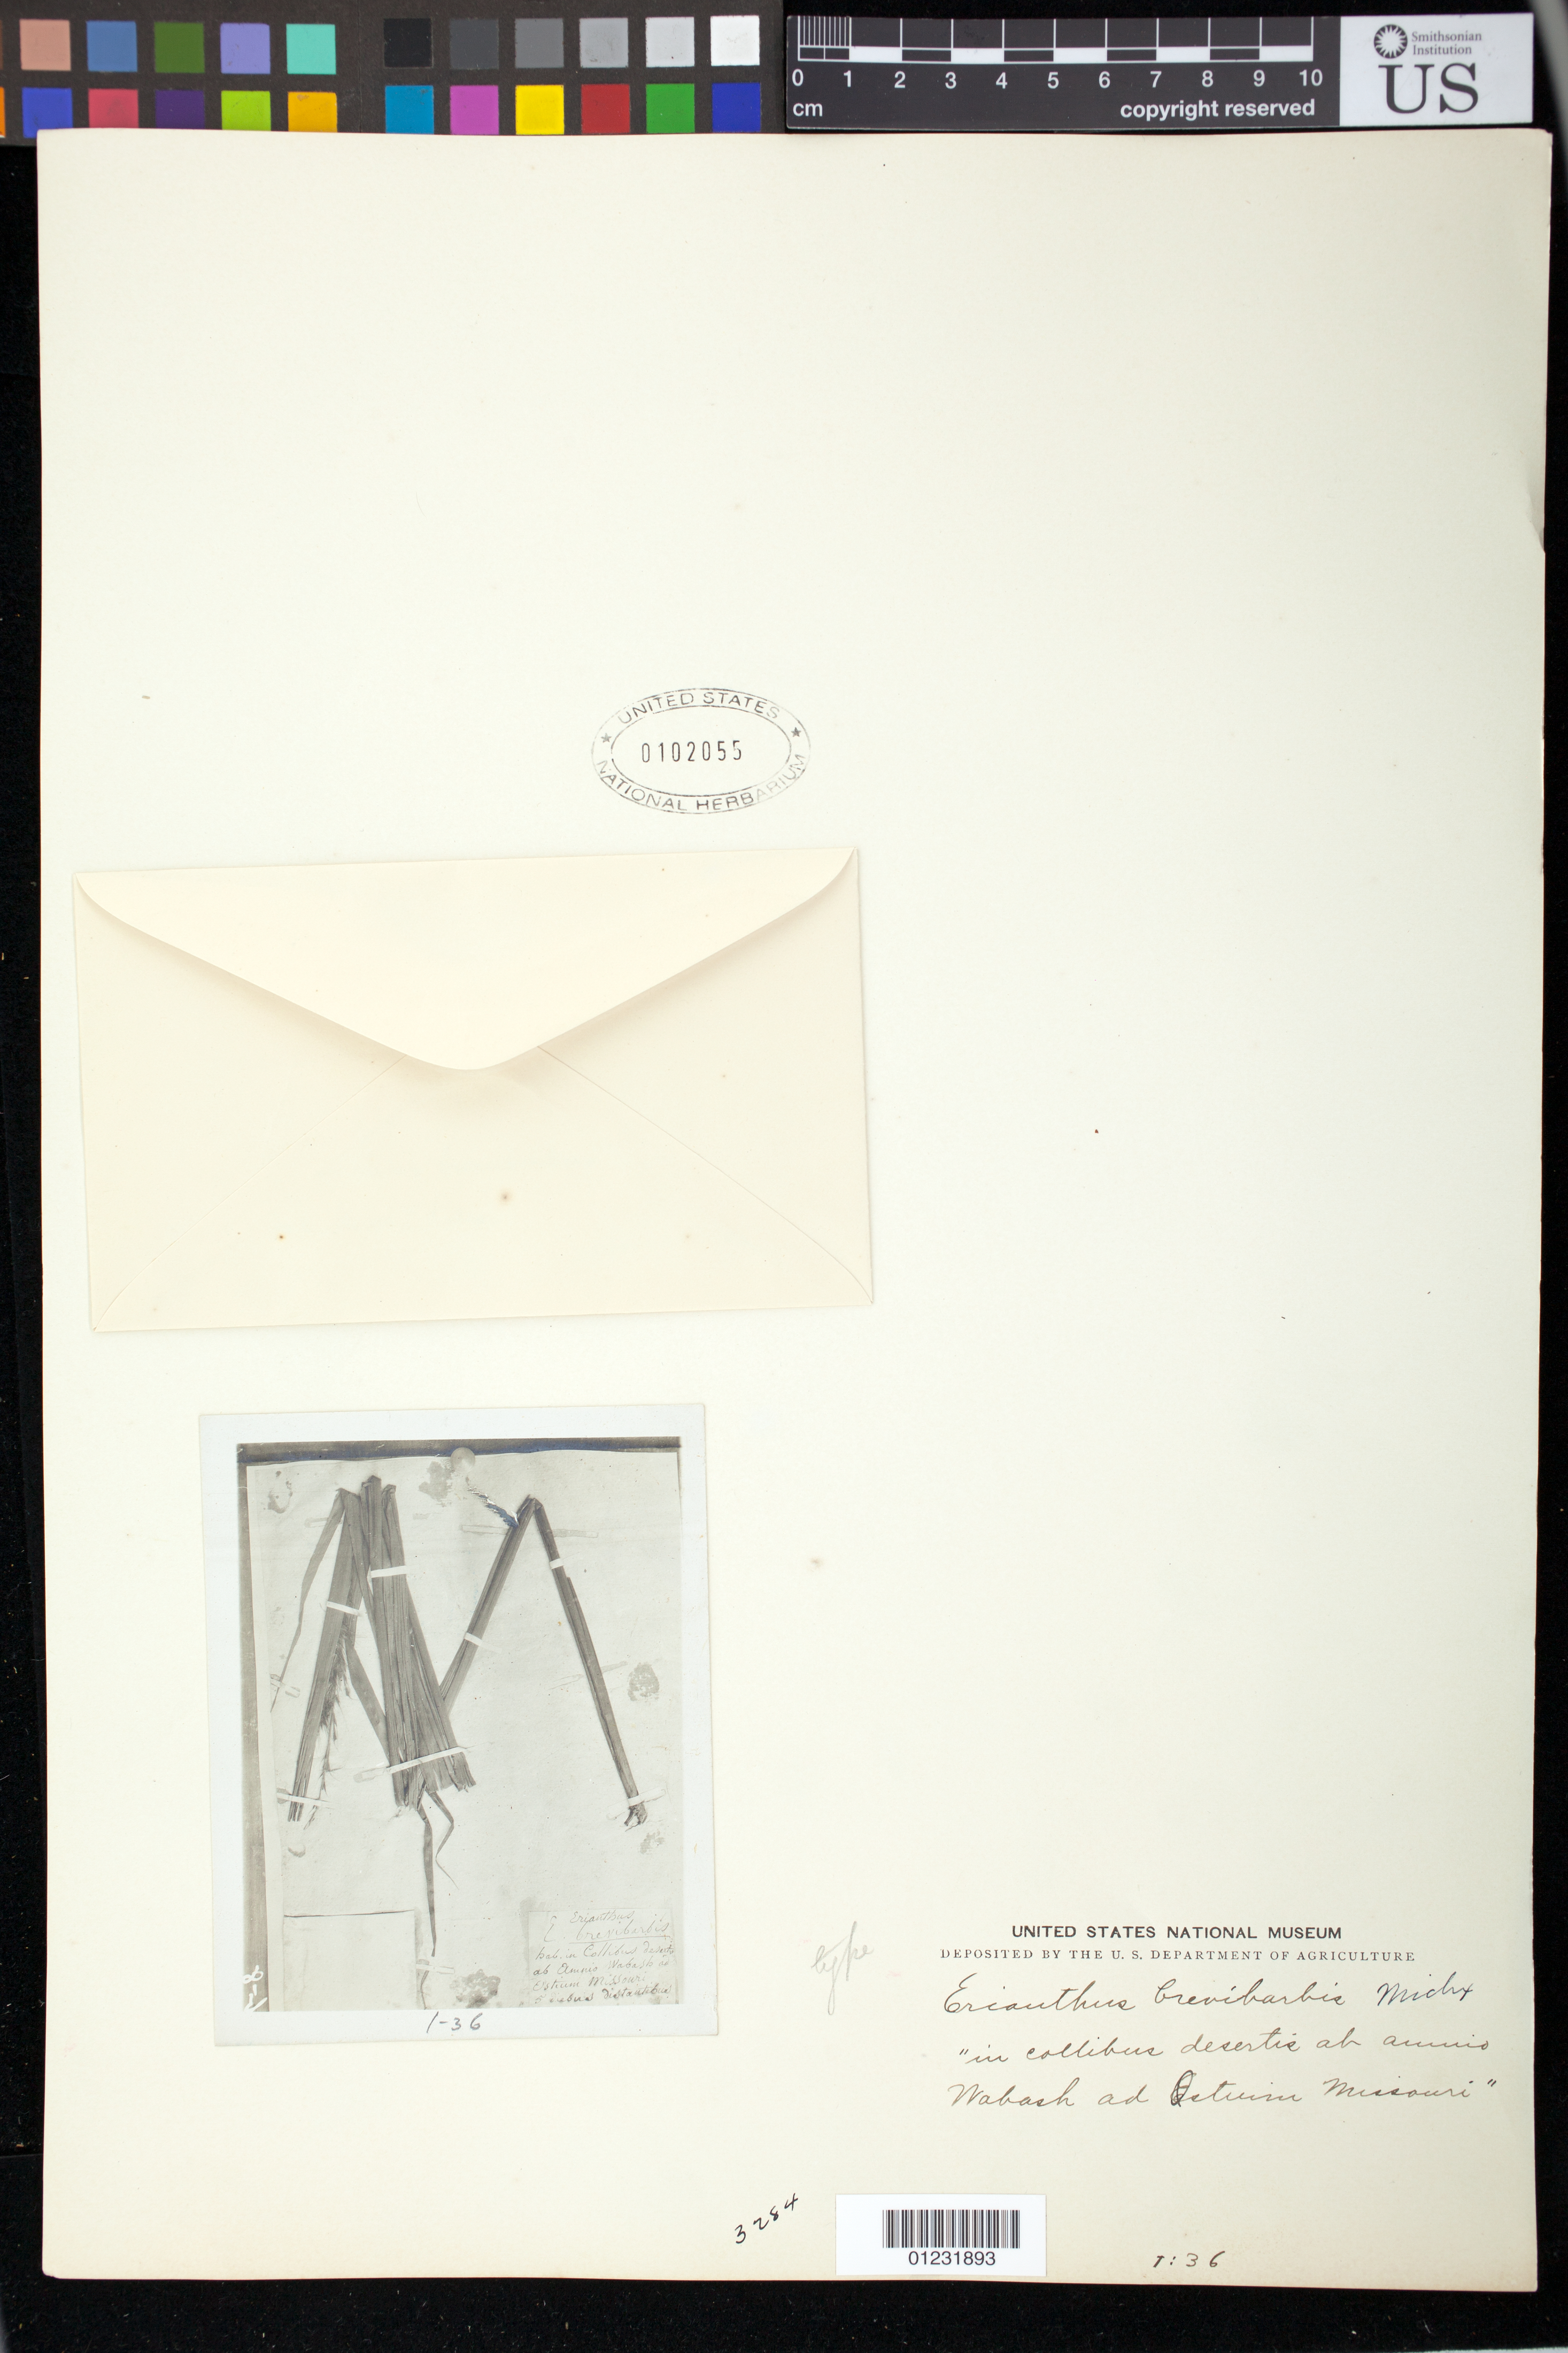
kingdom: Plantae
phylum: Tracheophyta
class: Liliopsida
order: Poales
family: Poaceae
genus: Erianthus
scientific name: Erianthus brevibarbis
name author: Michx.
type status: Isotype Fragment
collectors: A. Michaux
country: United States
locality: In collibus desertis ab amnio Wabash ad Ostium Missouri 5 diebus distantibus.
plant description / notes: Fragmentary material of type specimen ex herb. Phila, Acad.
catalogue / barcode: US 102055